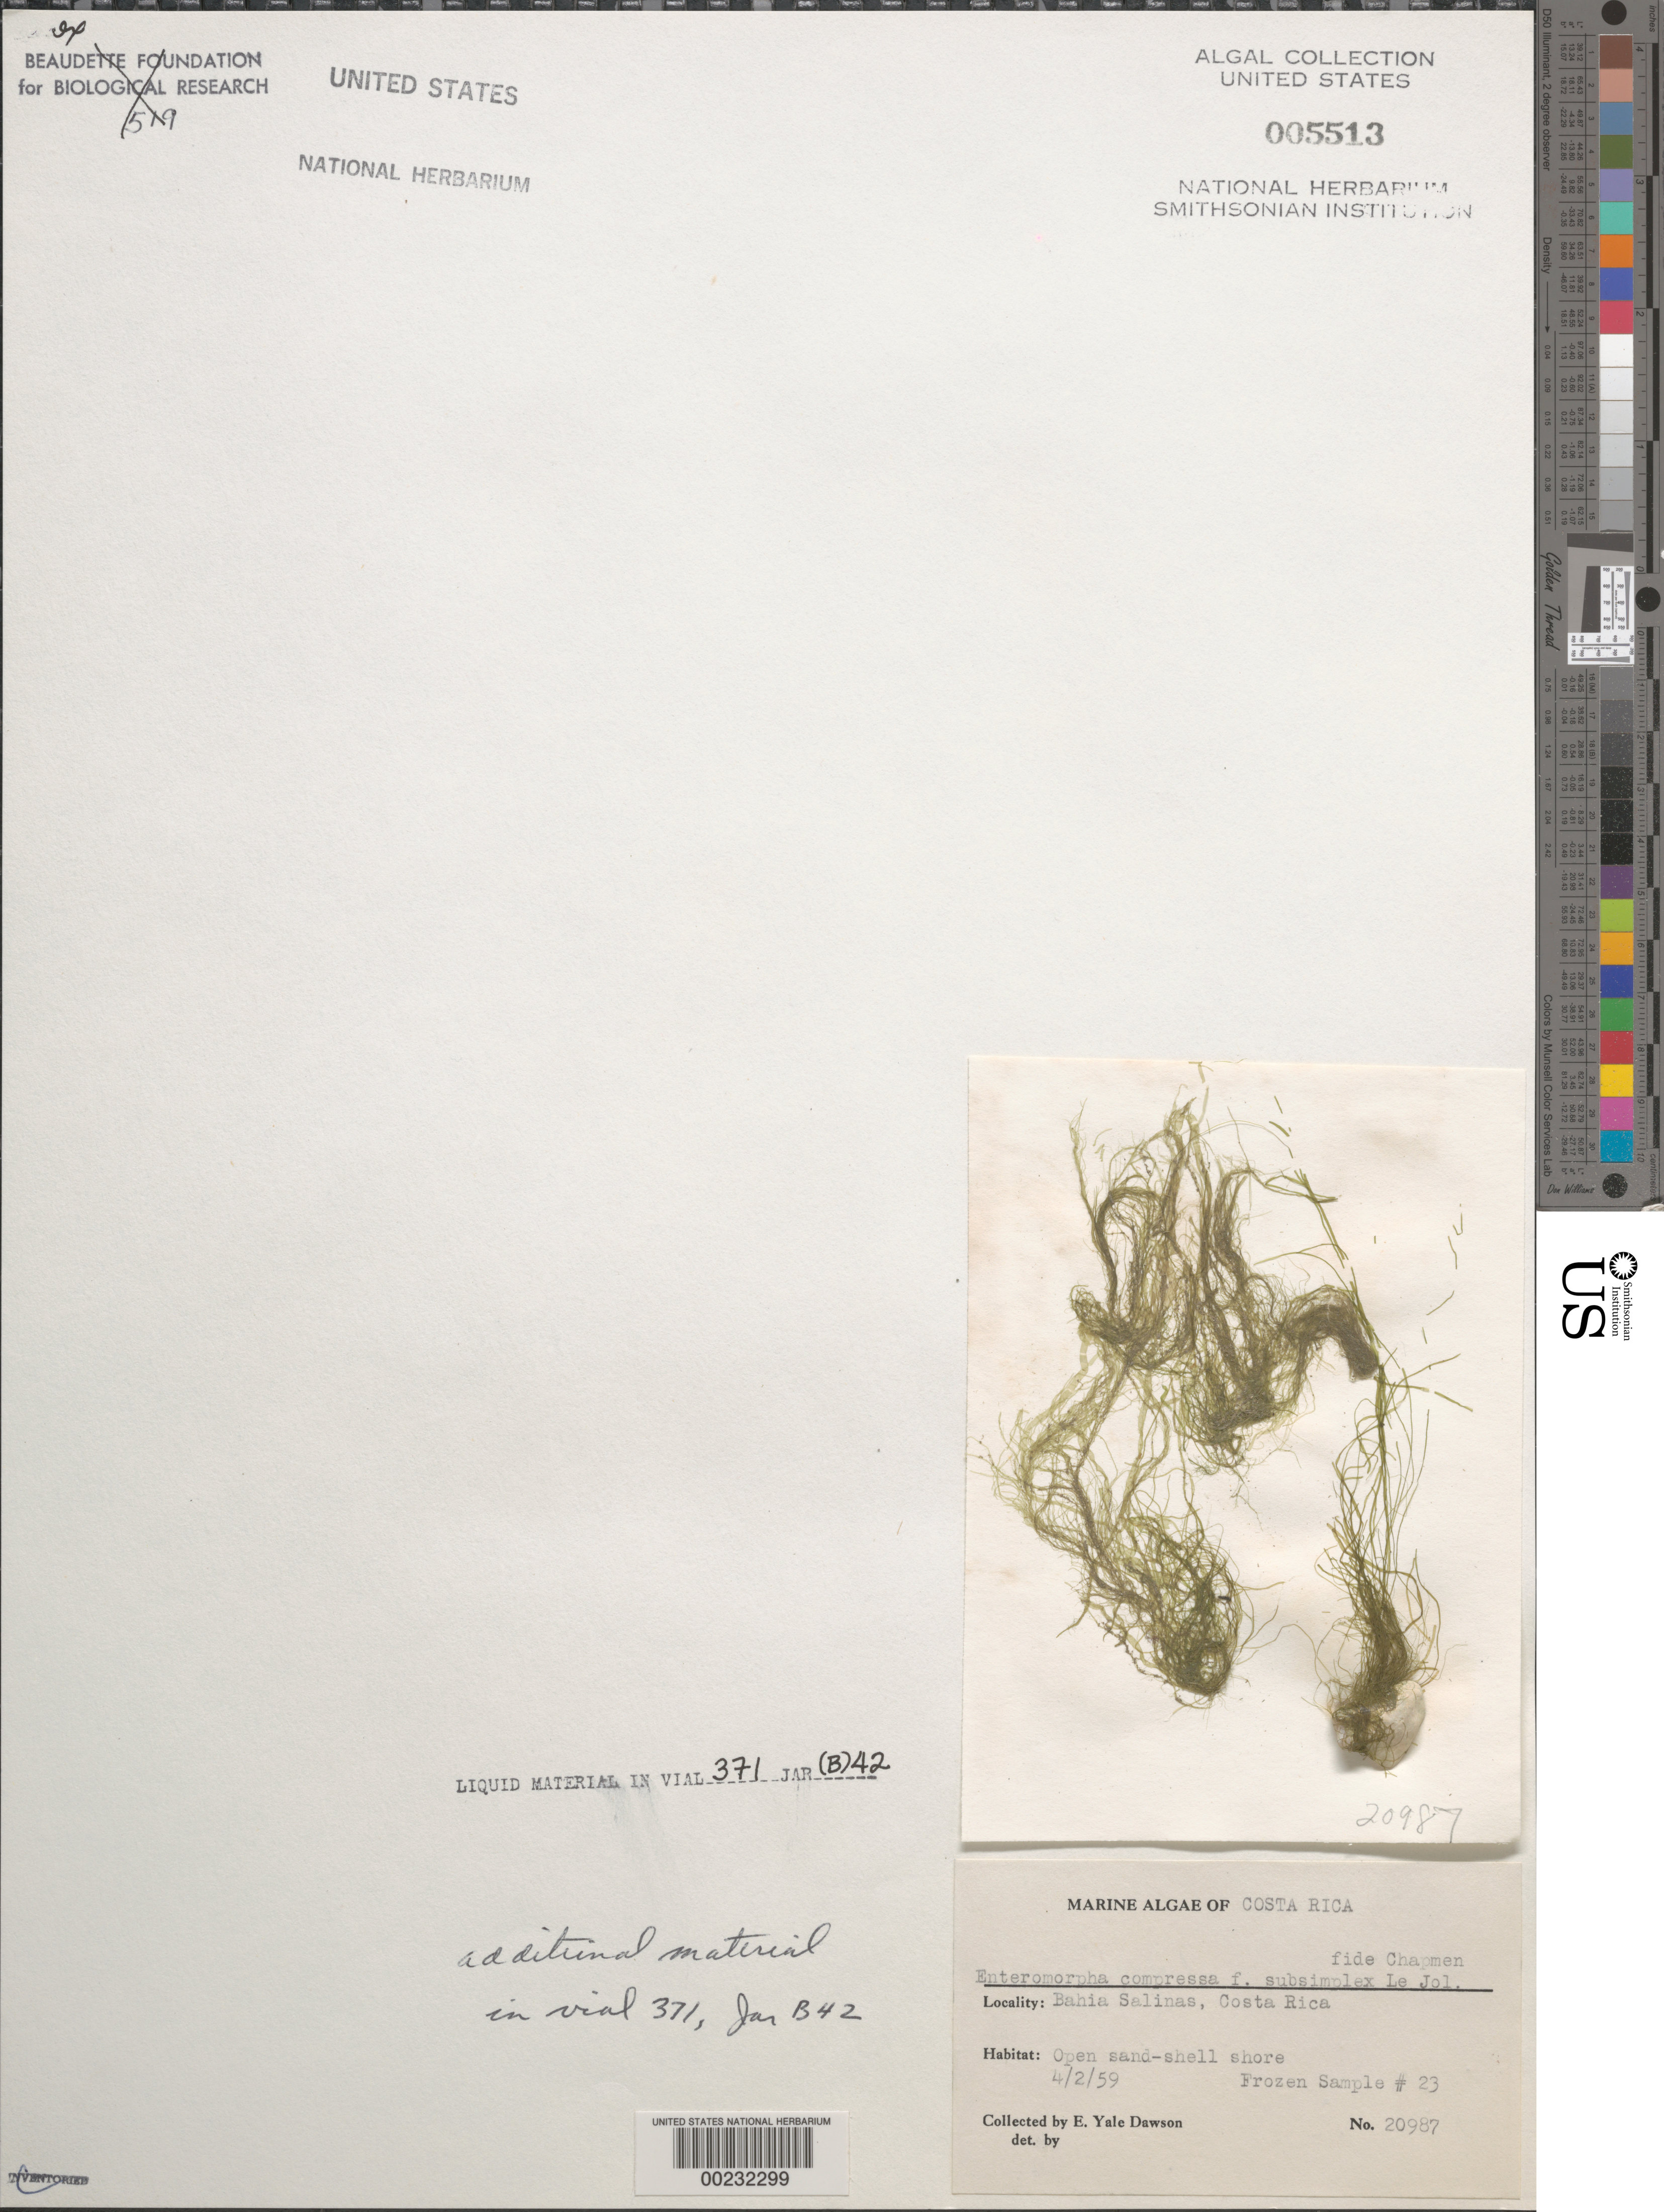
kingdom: Plantae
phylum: Chlorophyta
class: Ulvophyceae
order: Ulvales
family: Ulvaceae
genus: Ulva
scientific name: Ulva compressa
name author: L.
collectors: E. Y. Dawson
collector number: EYD 20987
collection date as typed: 02 Apr 1959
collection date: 1959-04-02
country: Costa Rica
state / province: Guanacaste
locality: Bahia Salinas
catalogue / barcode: US 5513